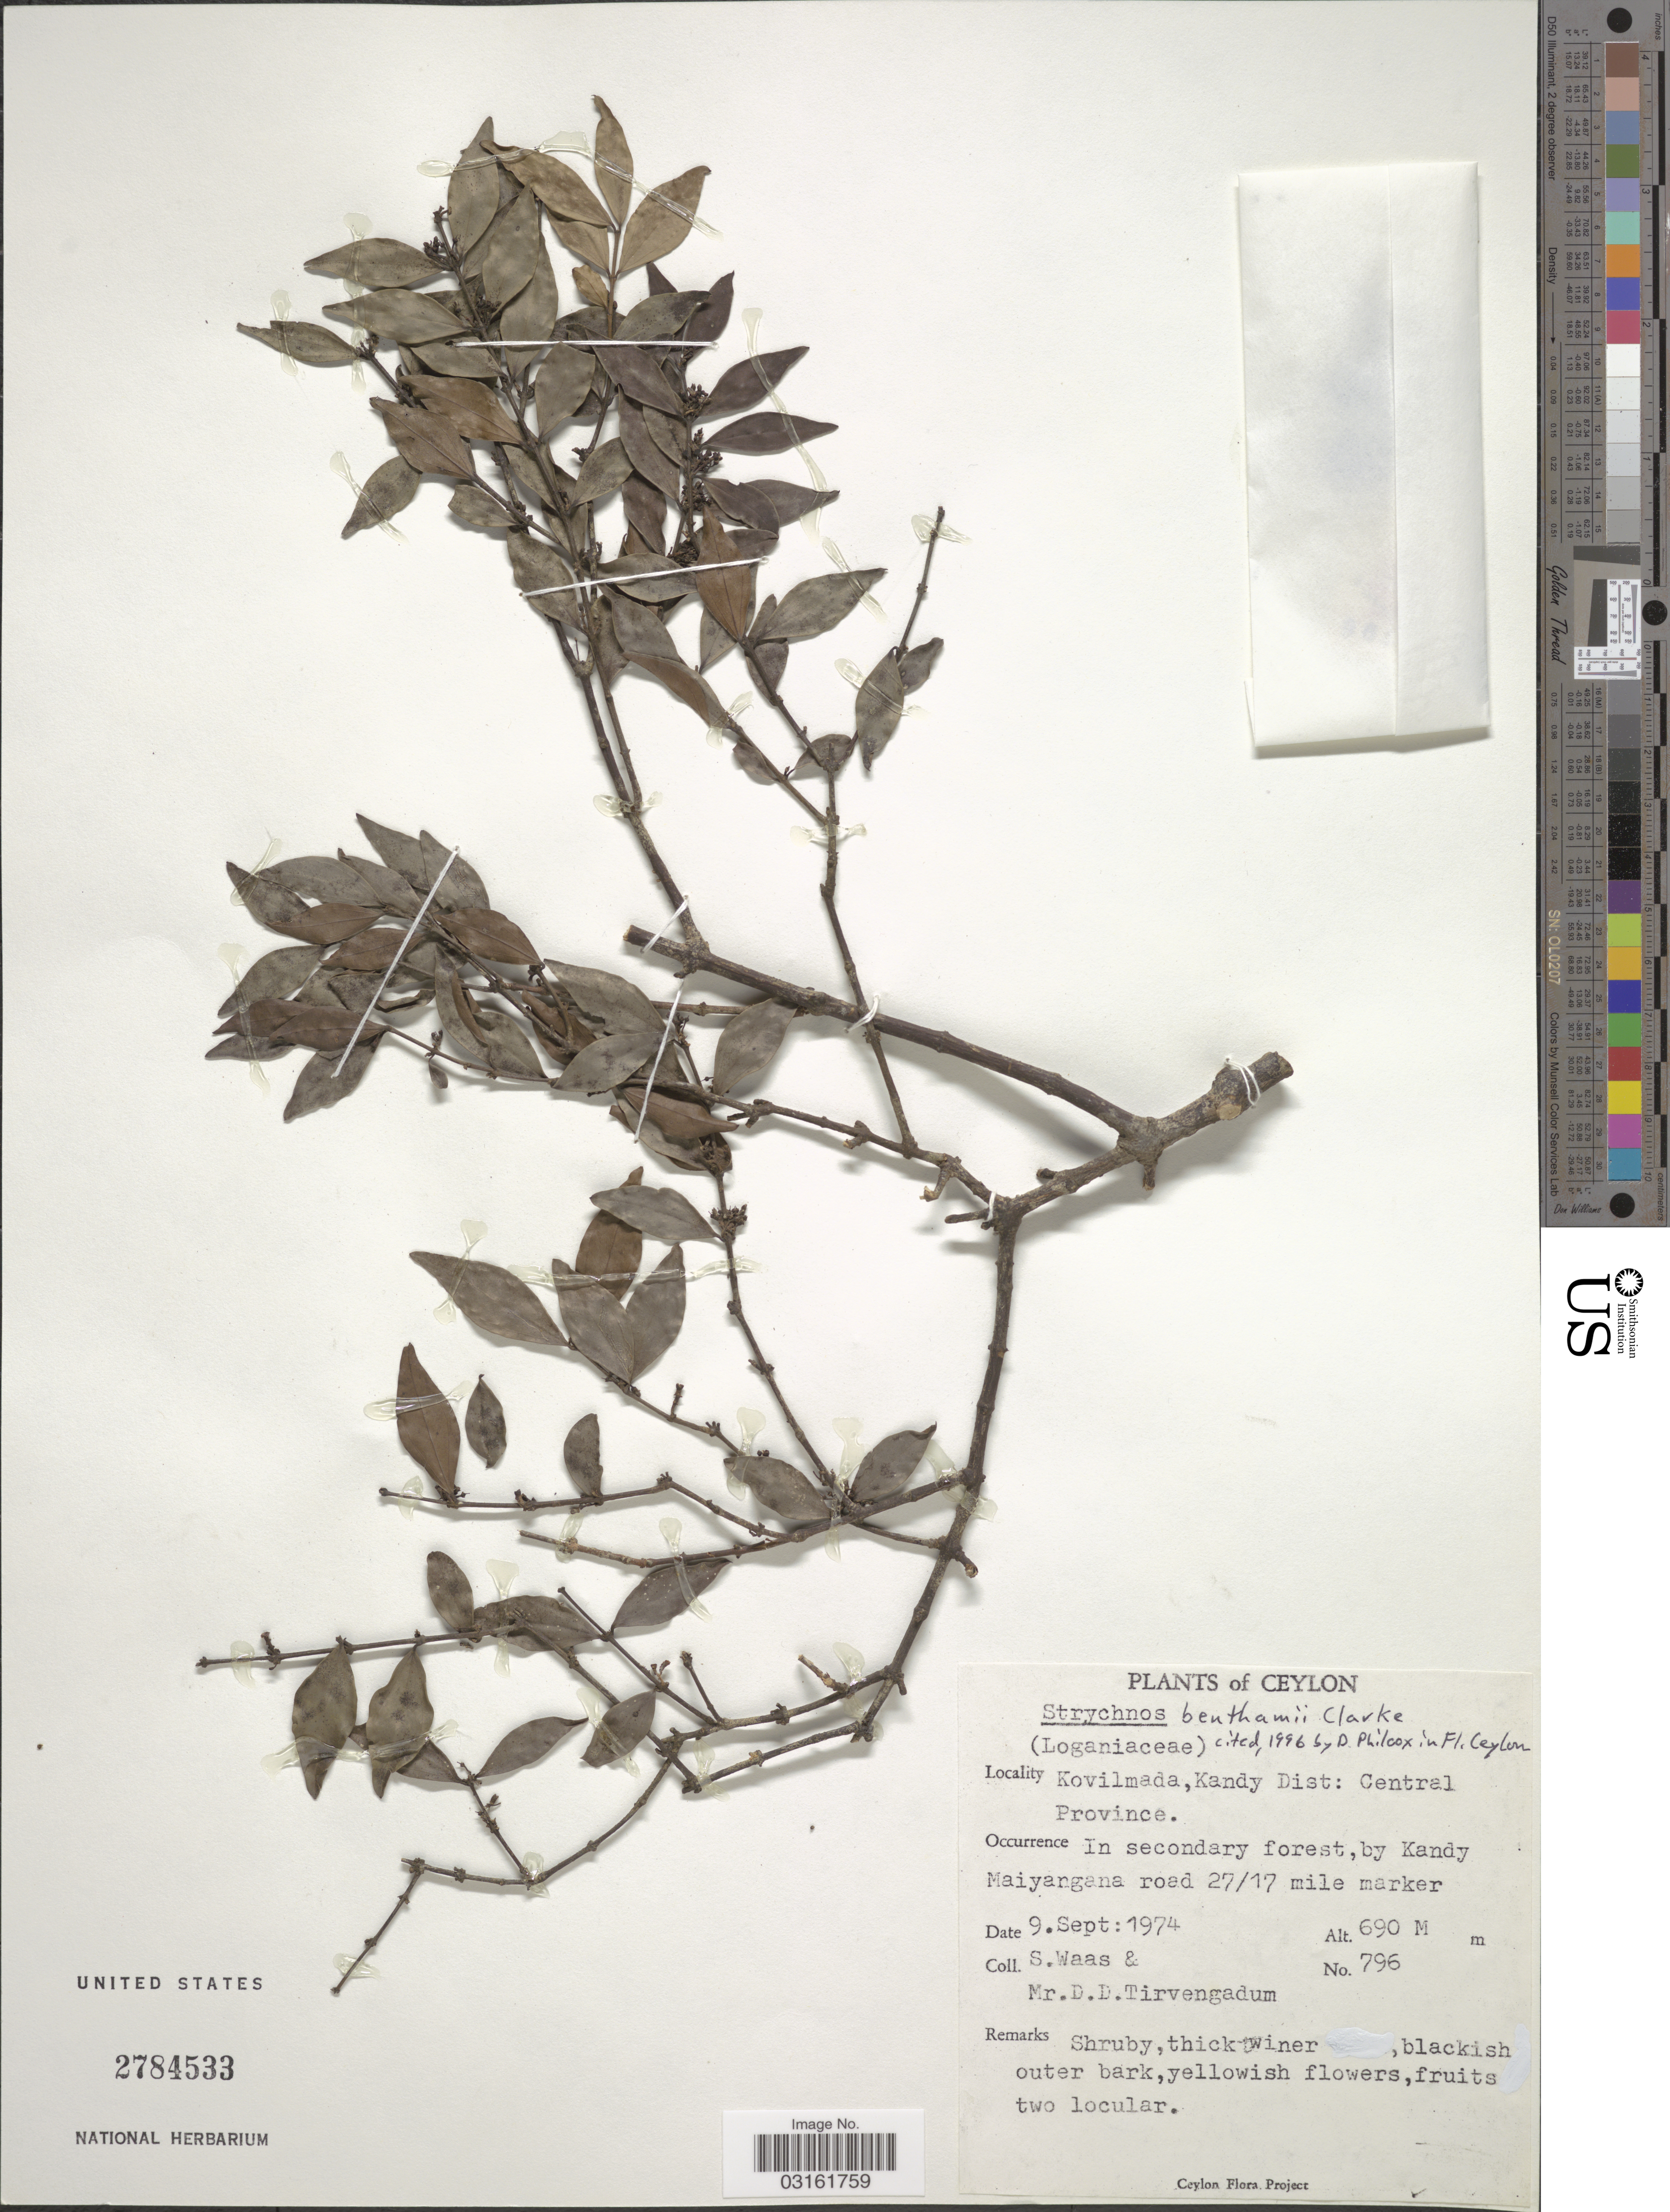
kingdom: Plantae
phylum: Tracheophyta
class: Magnoliopsida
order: Gentianales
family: Loganiaceae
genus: Strychnos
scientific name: Strychnos benthami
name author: C.B. Clarke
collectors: S. Waas & D. Tirvengadum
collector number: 796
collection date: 1974-09-09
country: Sri Lanka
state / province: Central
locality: Ceylon. Kovilmada, Kandy Dist. In secondary forest, by Kandy Maiyangana road 27/17 mile marker.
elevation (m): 690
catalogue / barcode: US 2784533